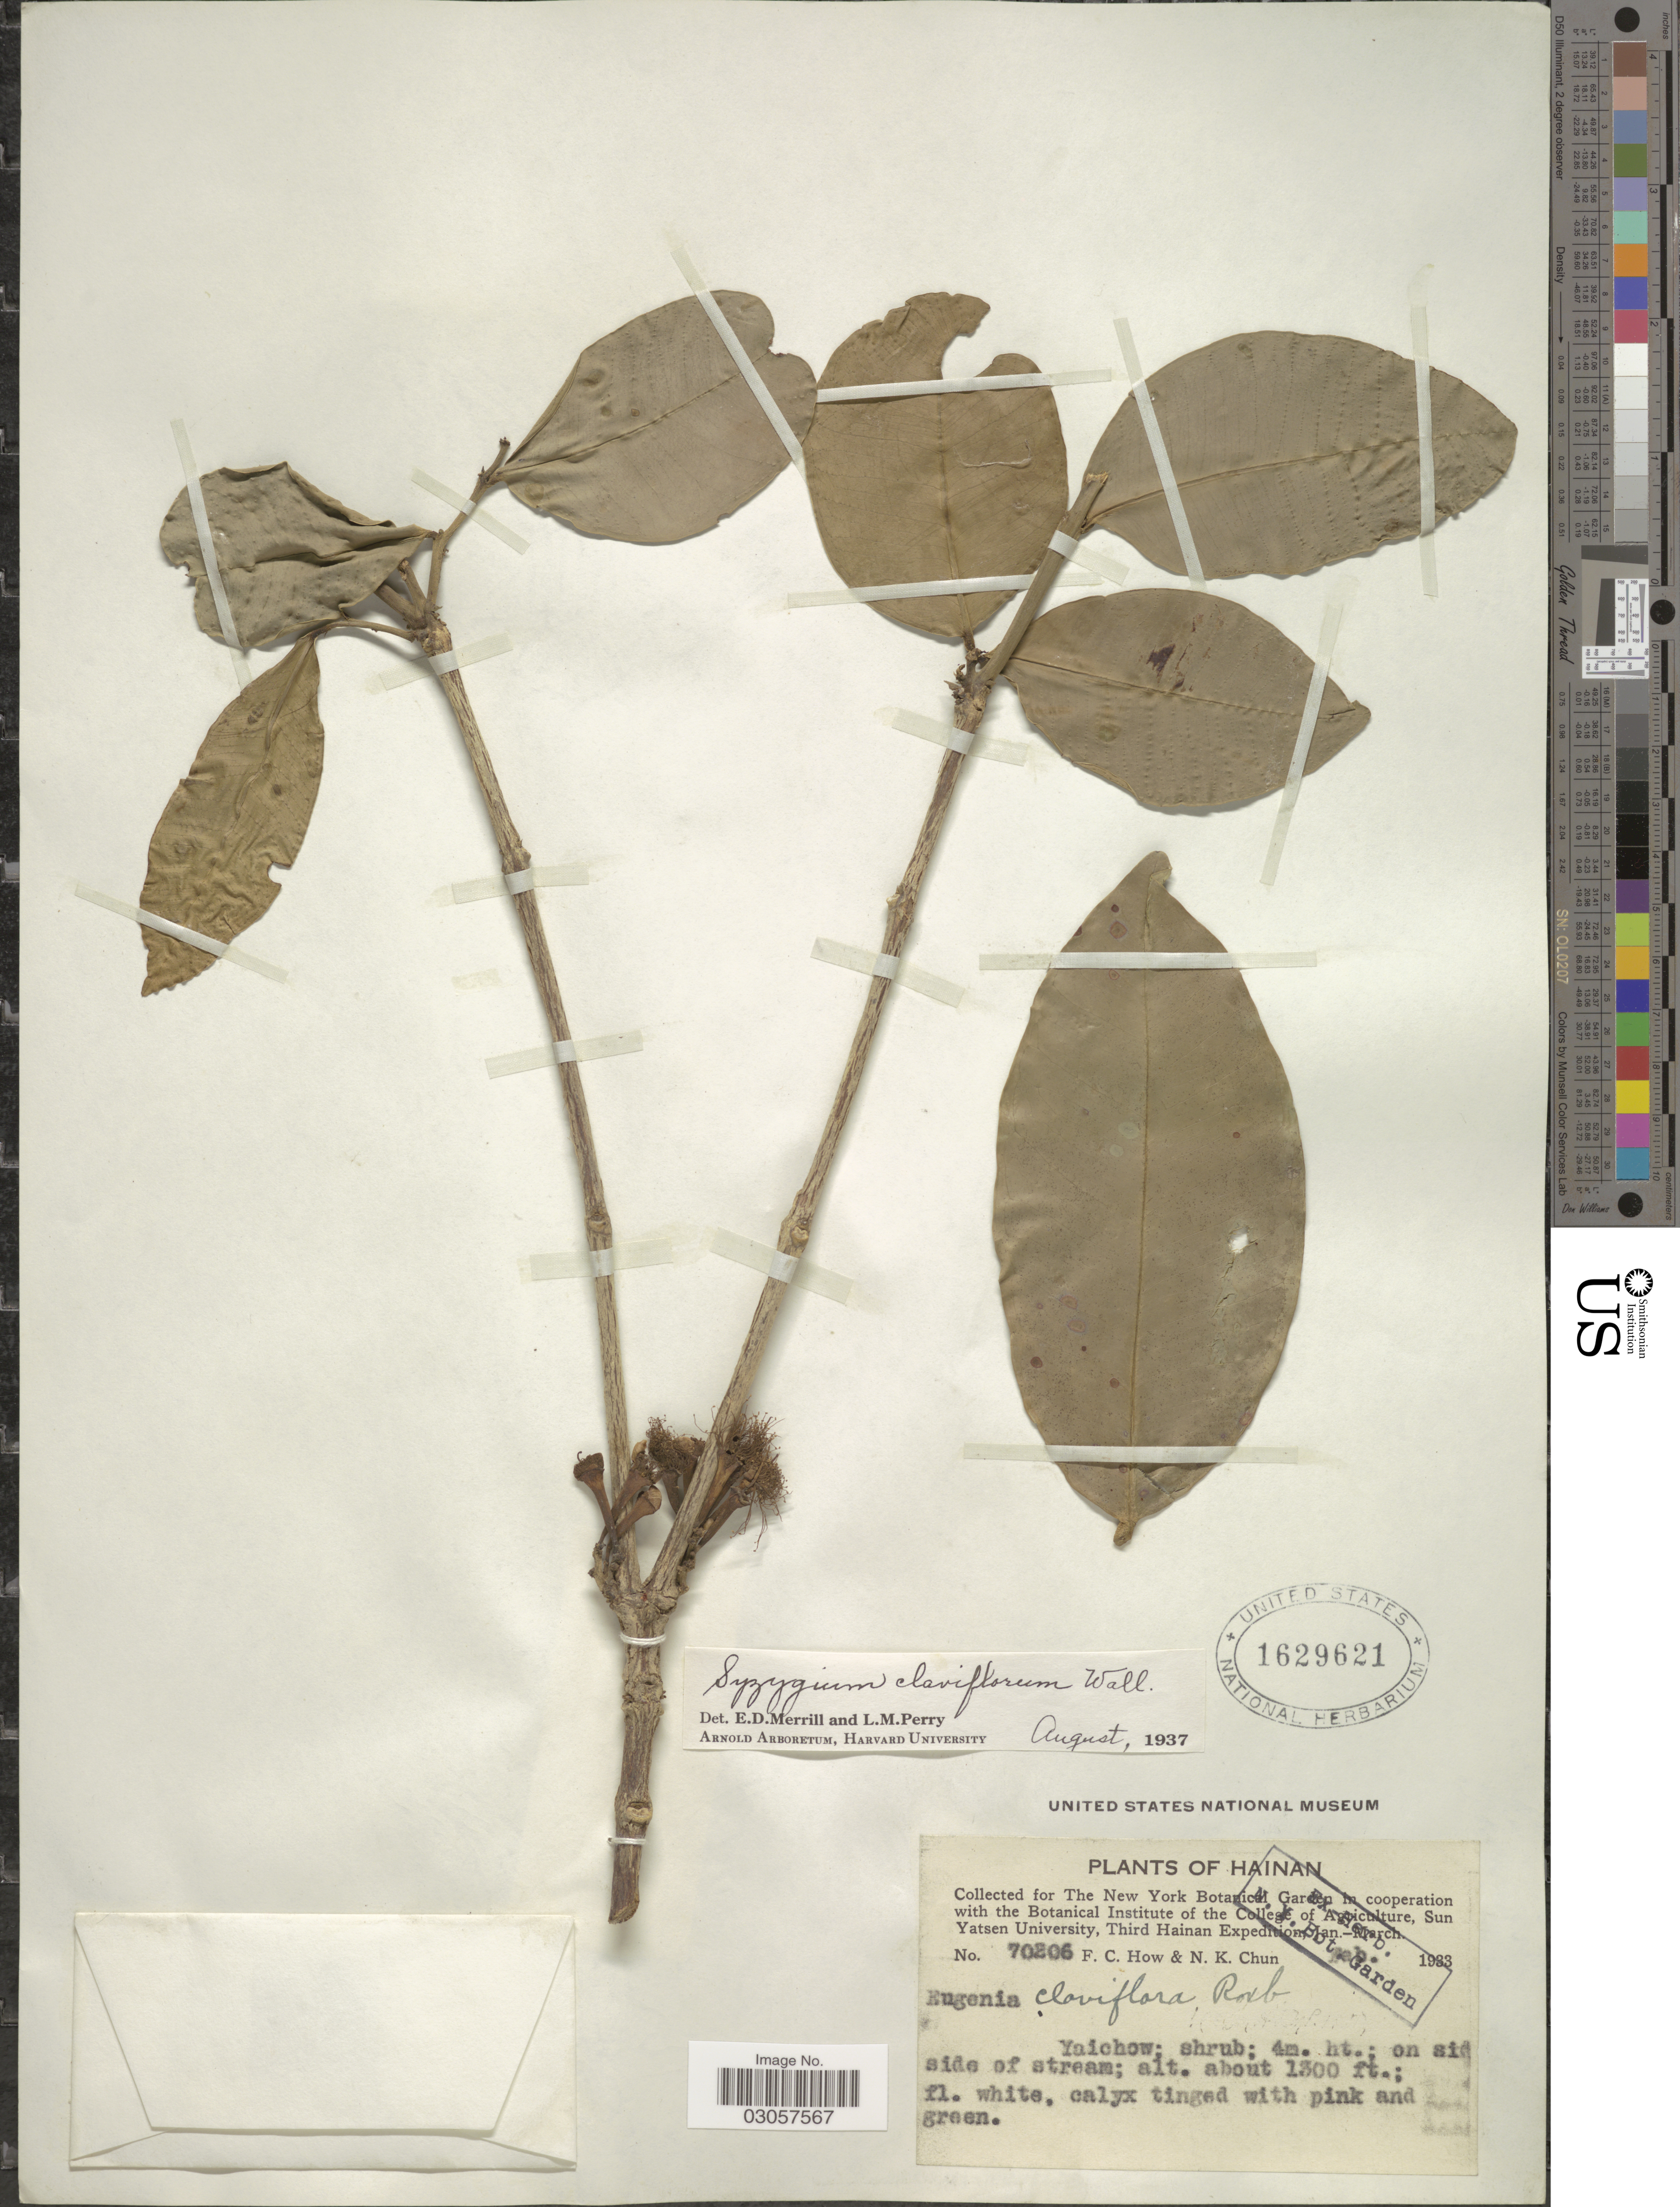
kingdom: Plantae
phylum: Tracheophyta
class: Magnoliopsida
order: Myrtales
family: Myrtaceae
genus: Syzygium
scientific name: Syzygium claviflorum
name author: (Roxb.) Wall. ex Steud.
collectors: F. C. How & N. K. Chun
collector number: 70206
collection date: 1933-02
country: China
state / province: Hainan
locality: Yaichow.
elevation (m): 396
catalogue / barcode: US 1629621